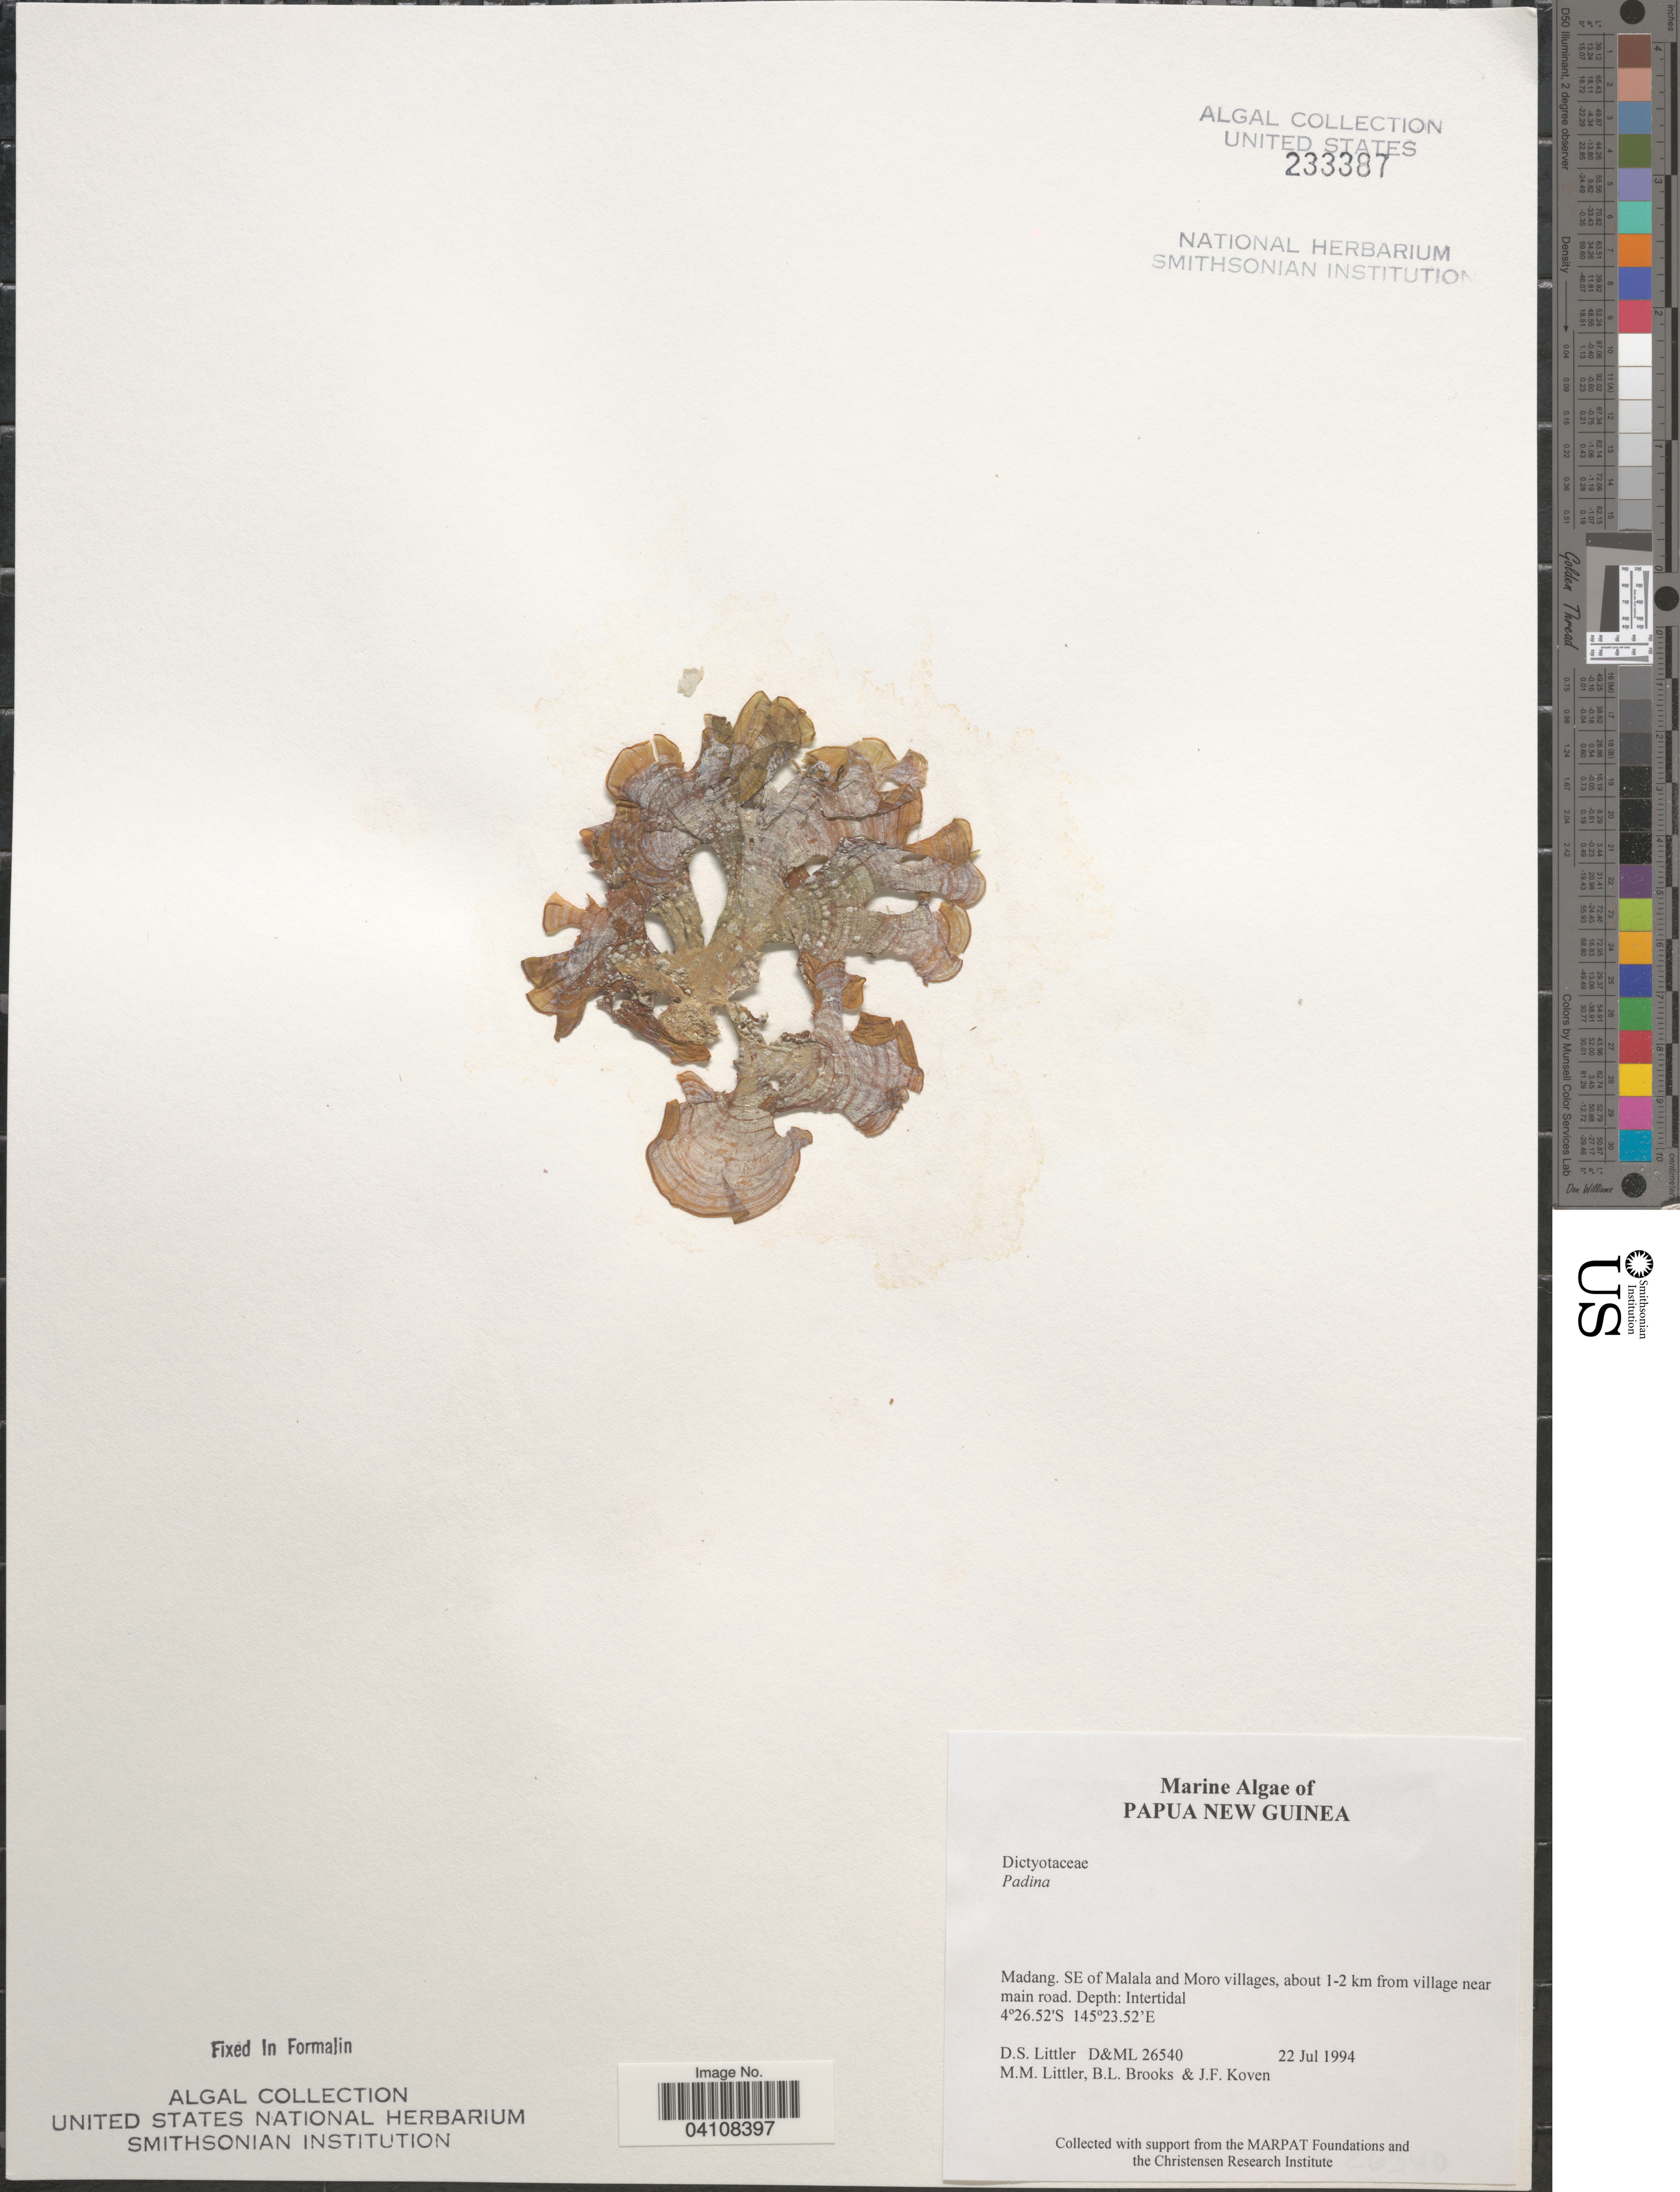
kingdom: Chromista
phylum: Ochrophyta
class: Phaeophyceae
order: Dictyotales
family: Dictyotaceae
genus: Padina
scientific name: Padina sp.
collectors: D. S. Littler, B. Brooks & J. Koven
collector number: D&ML26540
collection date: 1994-07-22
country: Papua New Guinea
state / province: Madang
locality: SE of Malala and Moro villages, about 1-2 km from village near main road.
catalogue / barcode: US 233387